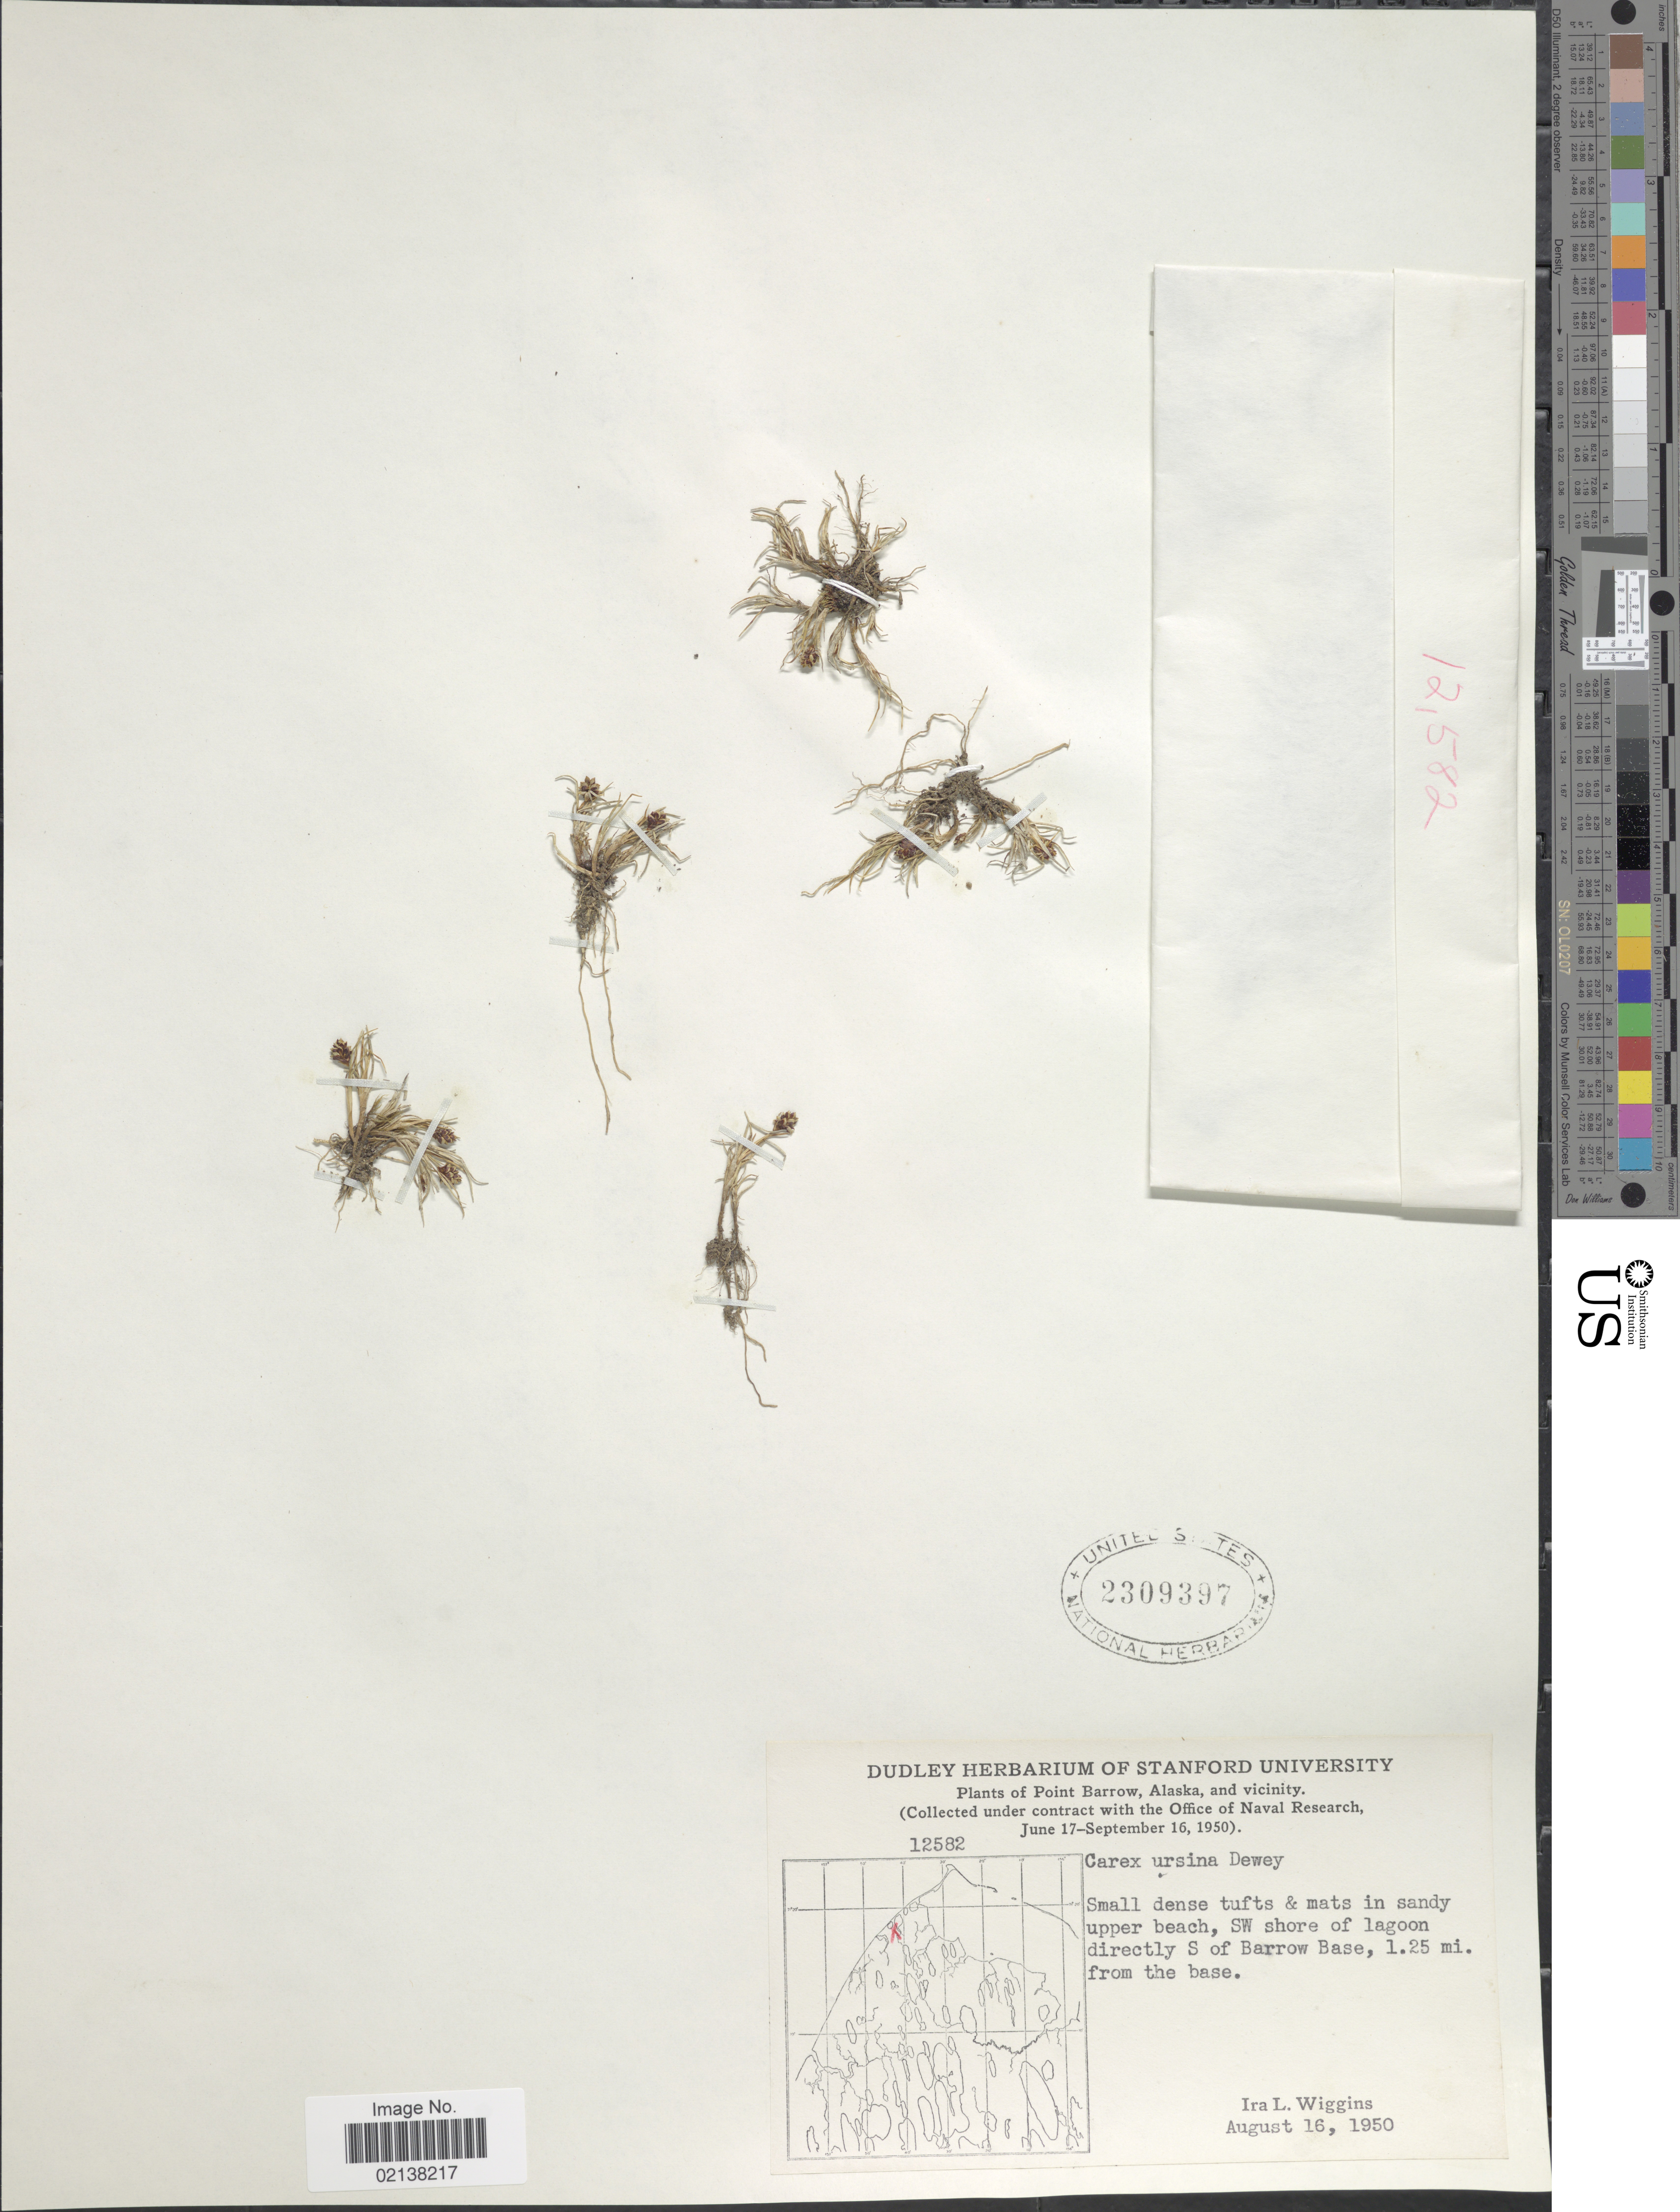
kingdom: Plantae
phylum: Tracheophyta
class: Liliopsida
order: Poales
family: Cyperaceae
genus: Carex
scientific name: Carex ursina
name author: Dewey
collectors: I. L. Wiggins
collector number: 12582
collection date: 1950-08-16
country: United States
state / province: Alaska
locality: Point Barrow, Alaska, and vicinity. SW shore of lagoon directly S of Barrow Base, 1.25 mi. from the base.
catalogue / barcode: US 2309397